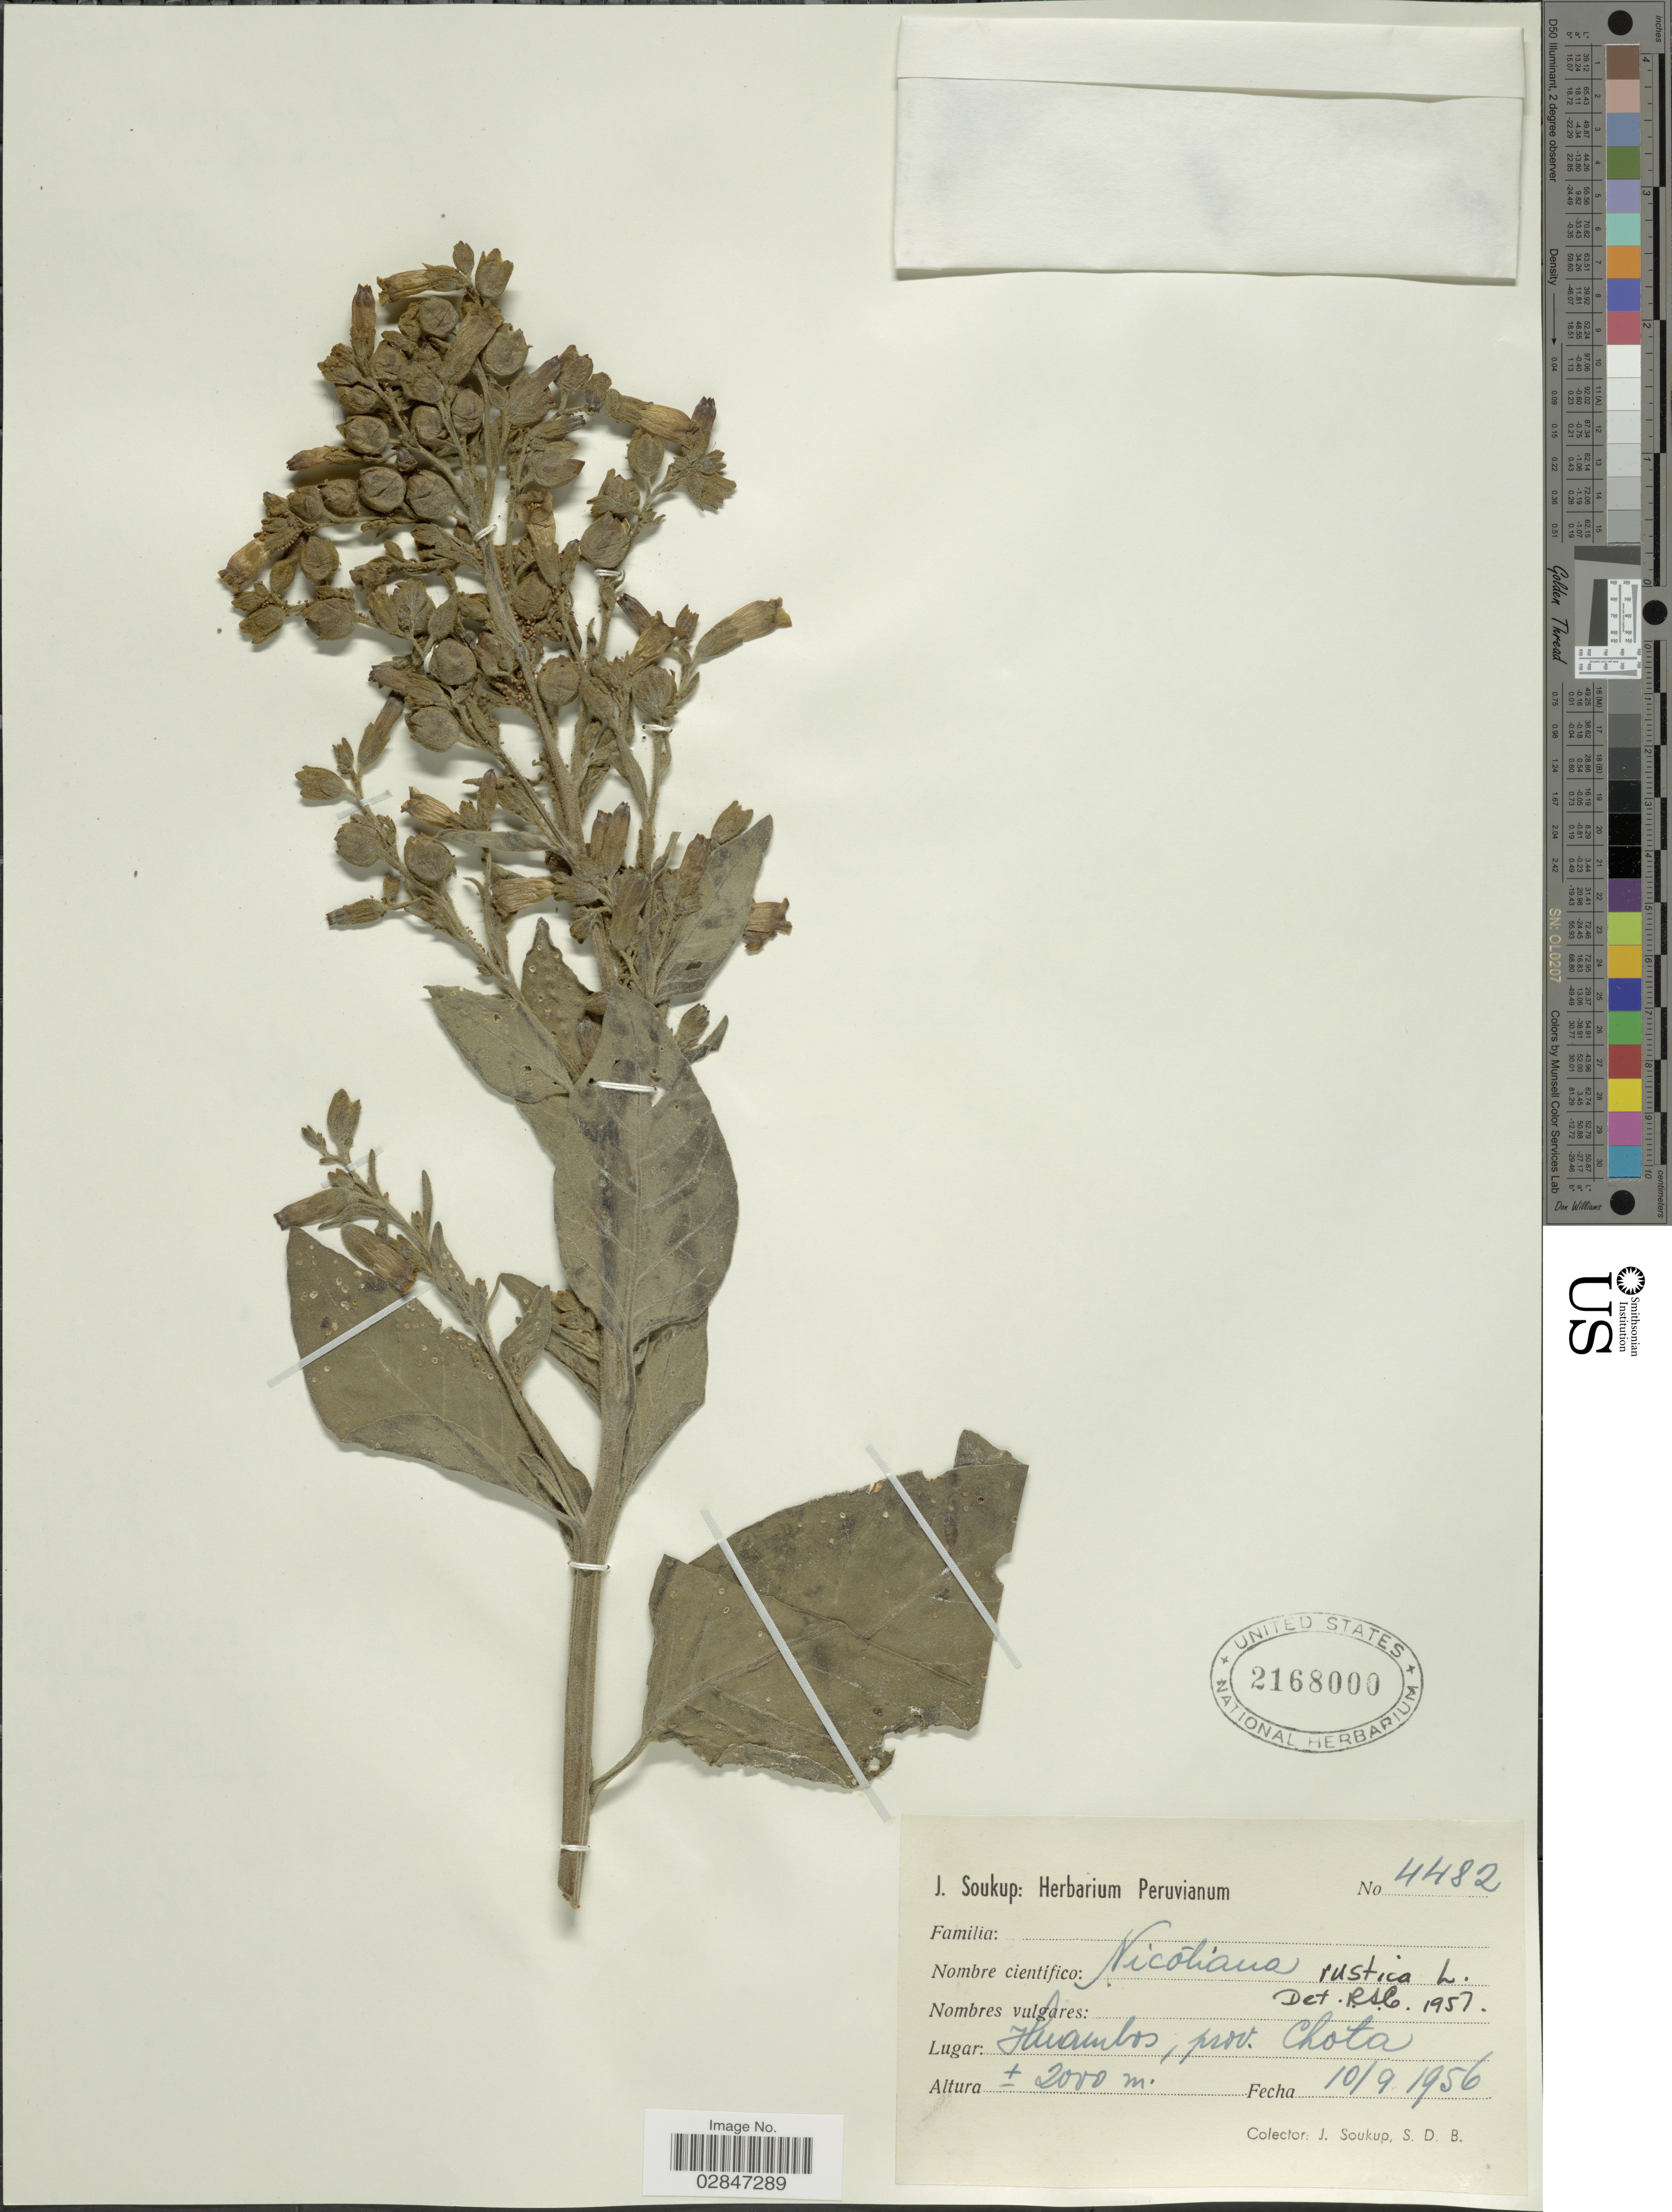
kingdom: Plantae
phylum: Tracheophyta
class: Magnoliopsida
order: Solanales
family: Solanaceae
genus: Nicotiana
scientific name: Nicotiana rustica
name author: L.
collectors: J. Soukup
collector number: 4482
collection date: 1956-09-10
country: Peru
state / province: Cajamarca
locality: Huambos, prov. Chota.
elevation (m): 2000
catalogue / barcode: US 2168000